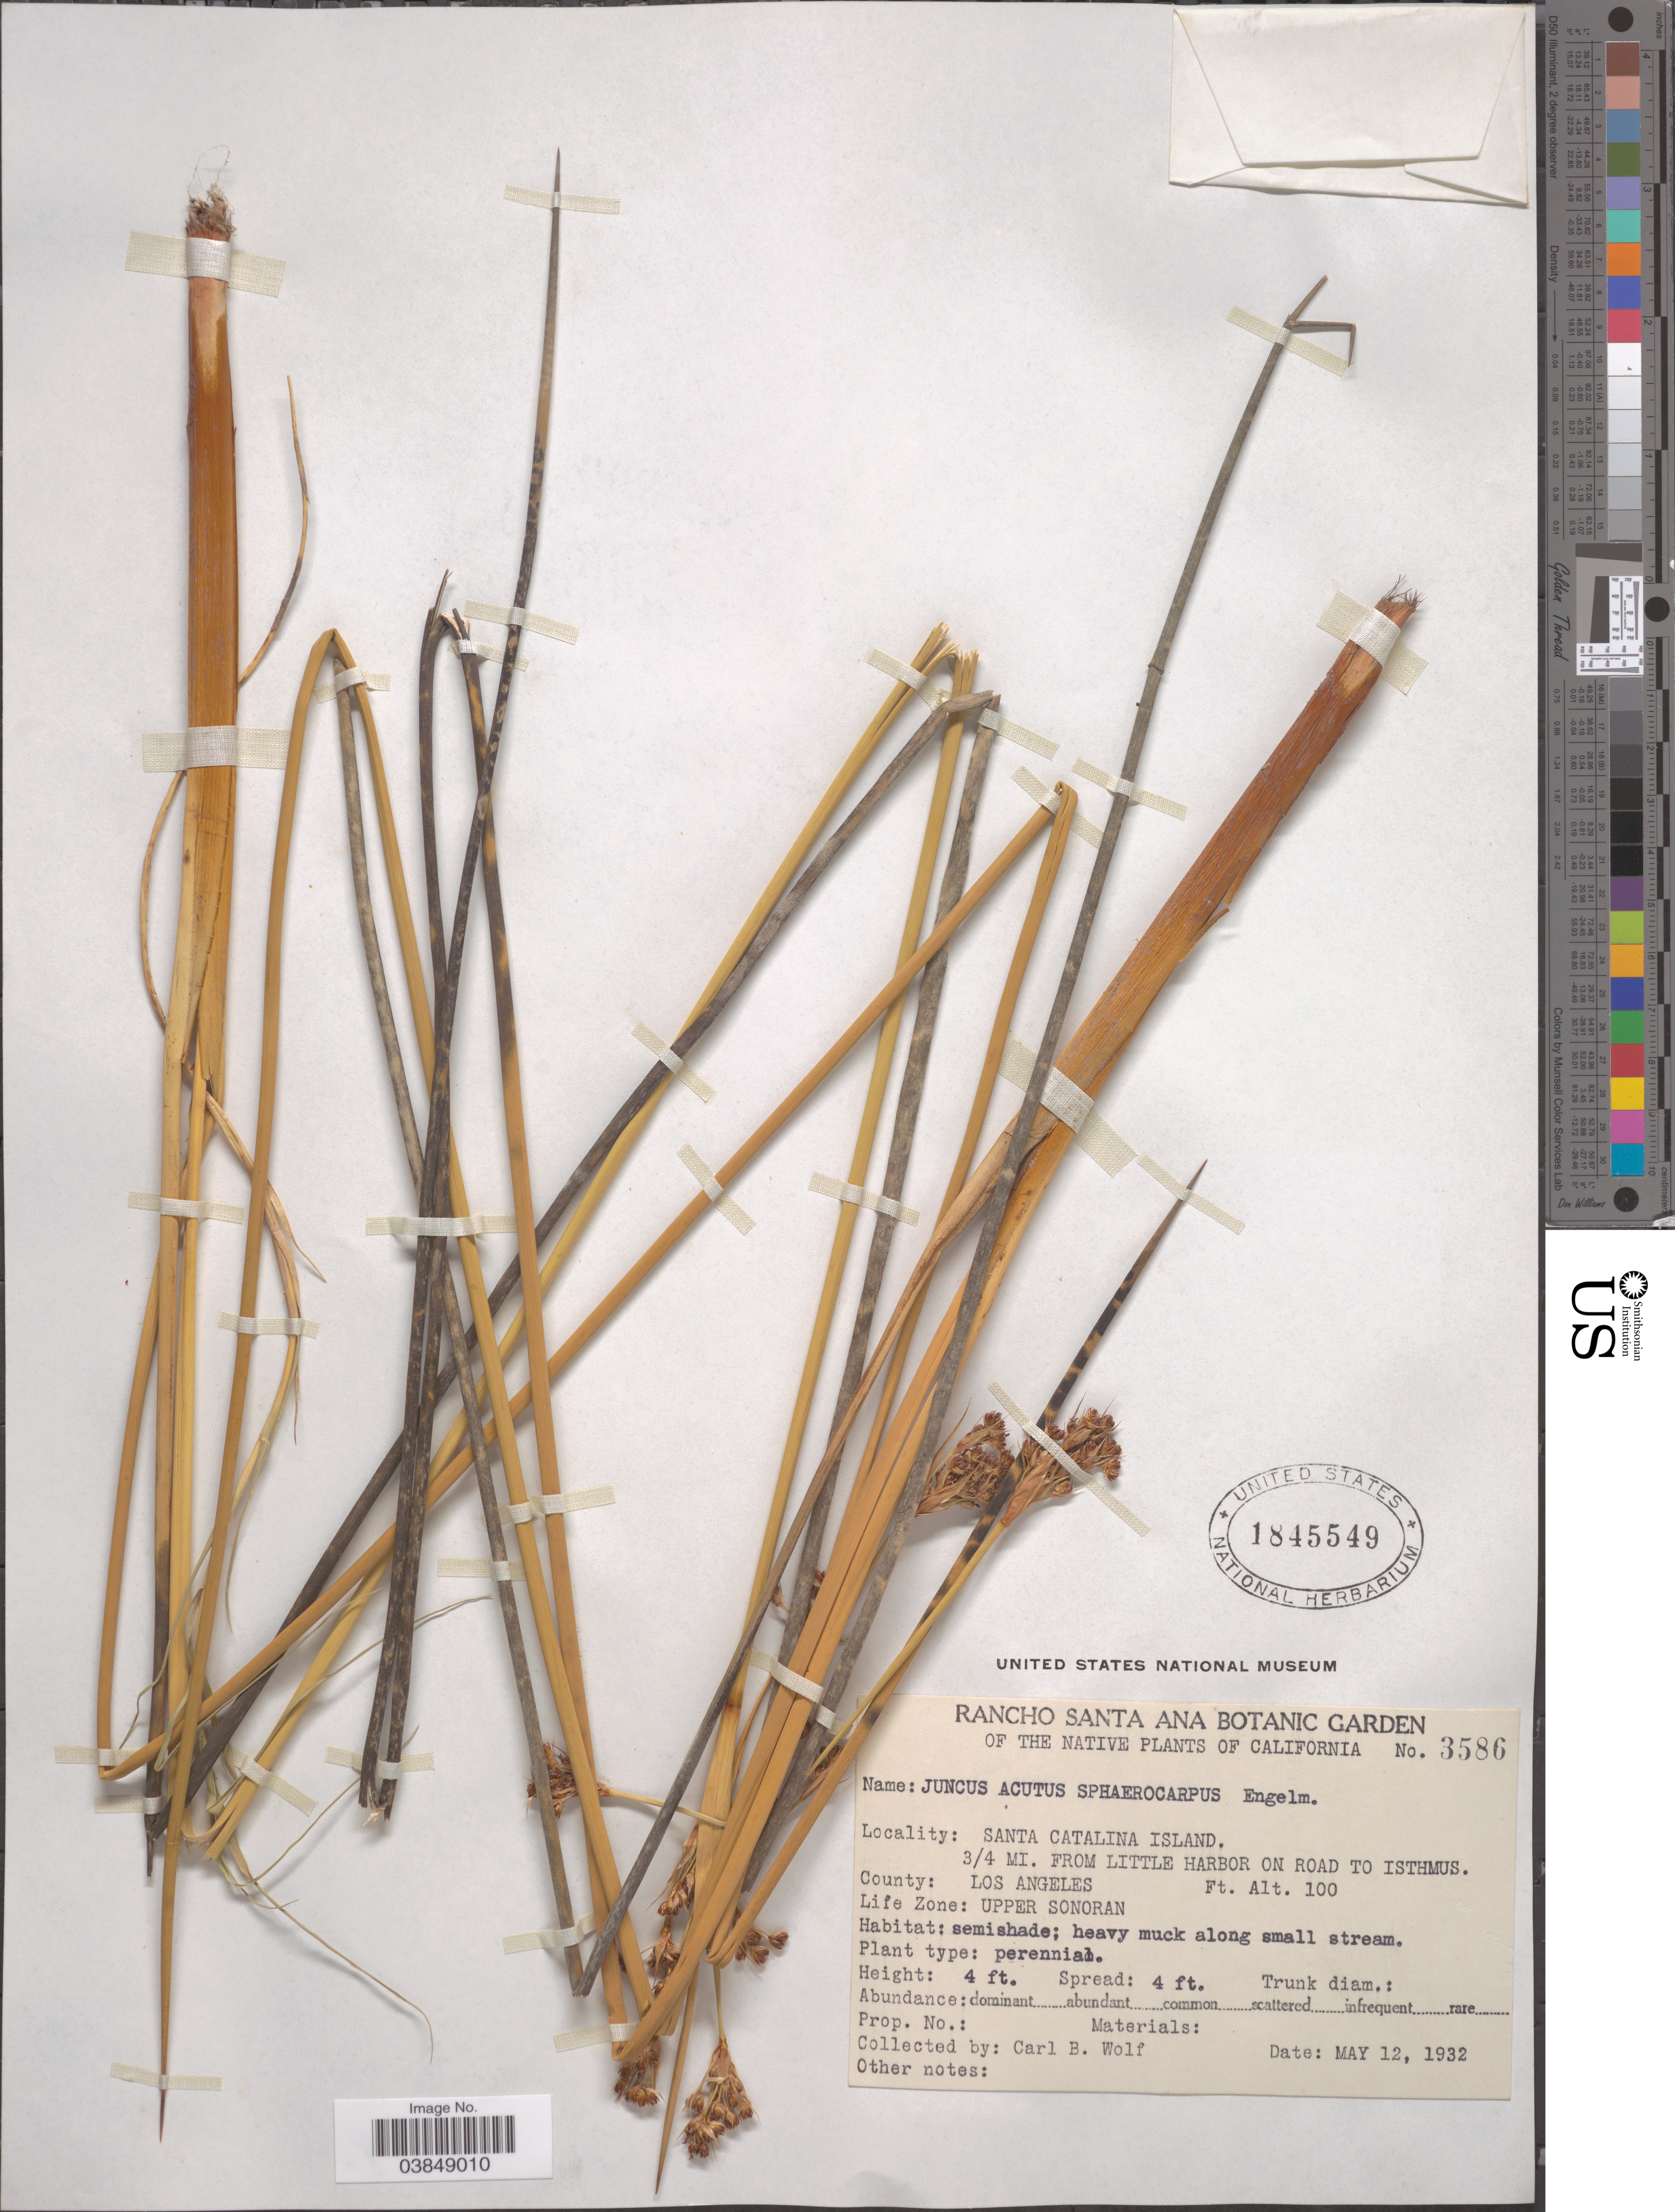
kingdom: Plantae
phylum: Tracheophyta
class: Liliopsida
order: Poales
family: Juncaceae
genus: Juncus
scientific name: Juncus acutus var. sphaerocarpus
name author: Engelm. in L.C. Wheeler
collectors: C. B. Wolf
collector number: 3586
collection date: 1932-05-12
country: United States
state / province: California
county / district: Los Angeles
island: Santa Catalina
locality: Santa Catalina Island. ¾ mi. from Little Harbor on road to Isthmus. County: Los Angeles. Life Zone: Upper Sonoran.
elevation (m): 30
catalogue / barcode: US 1845549